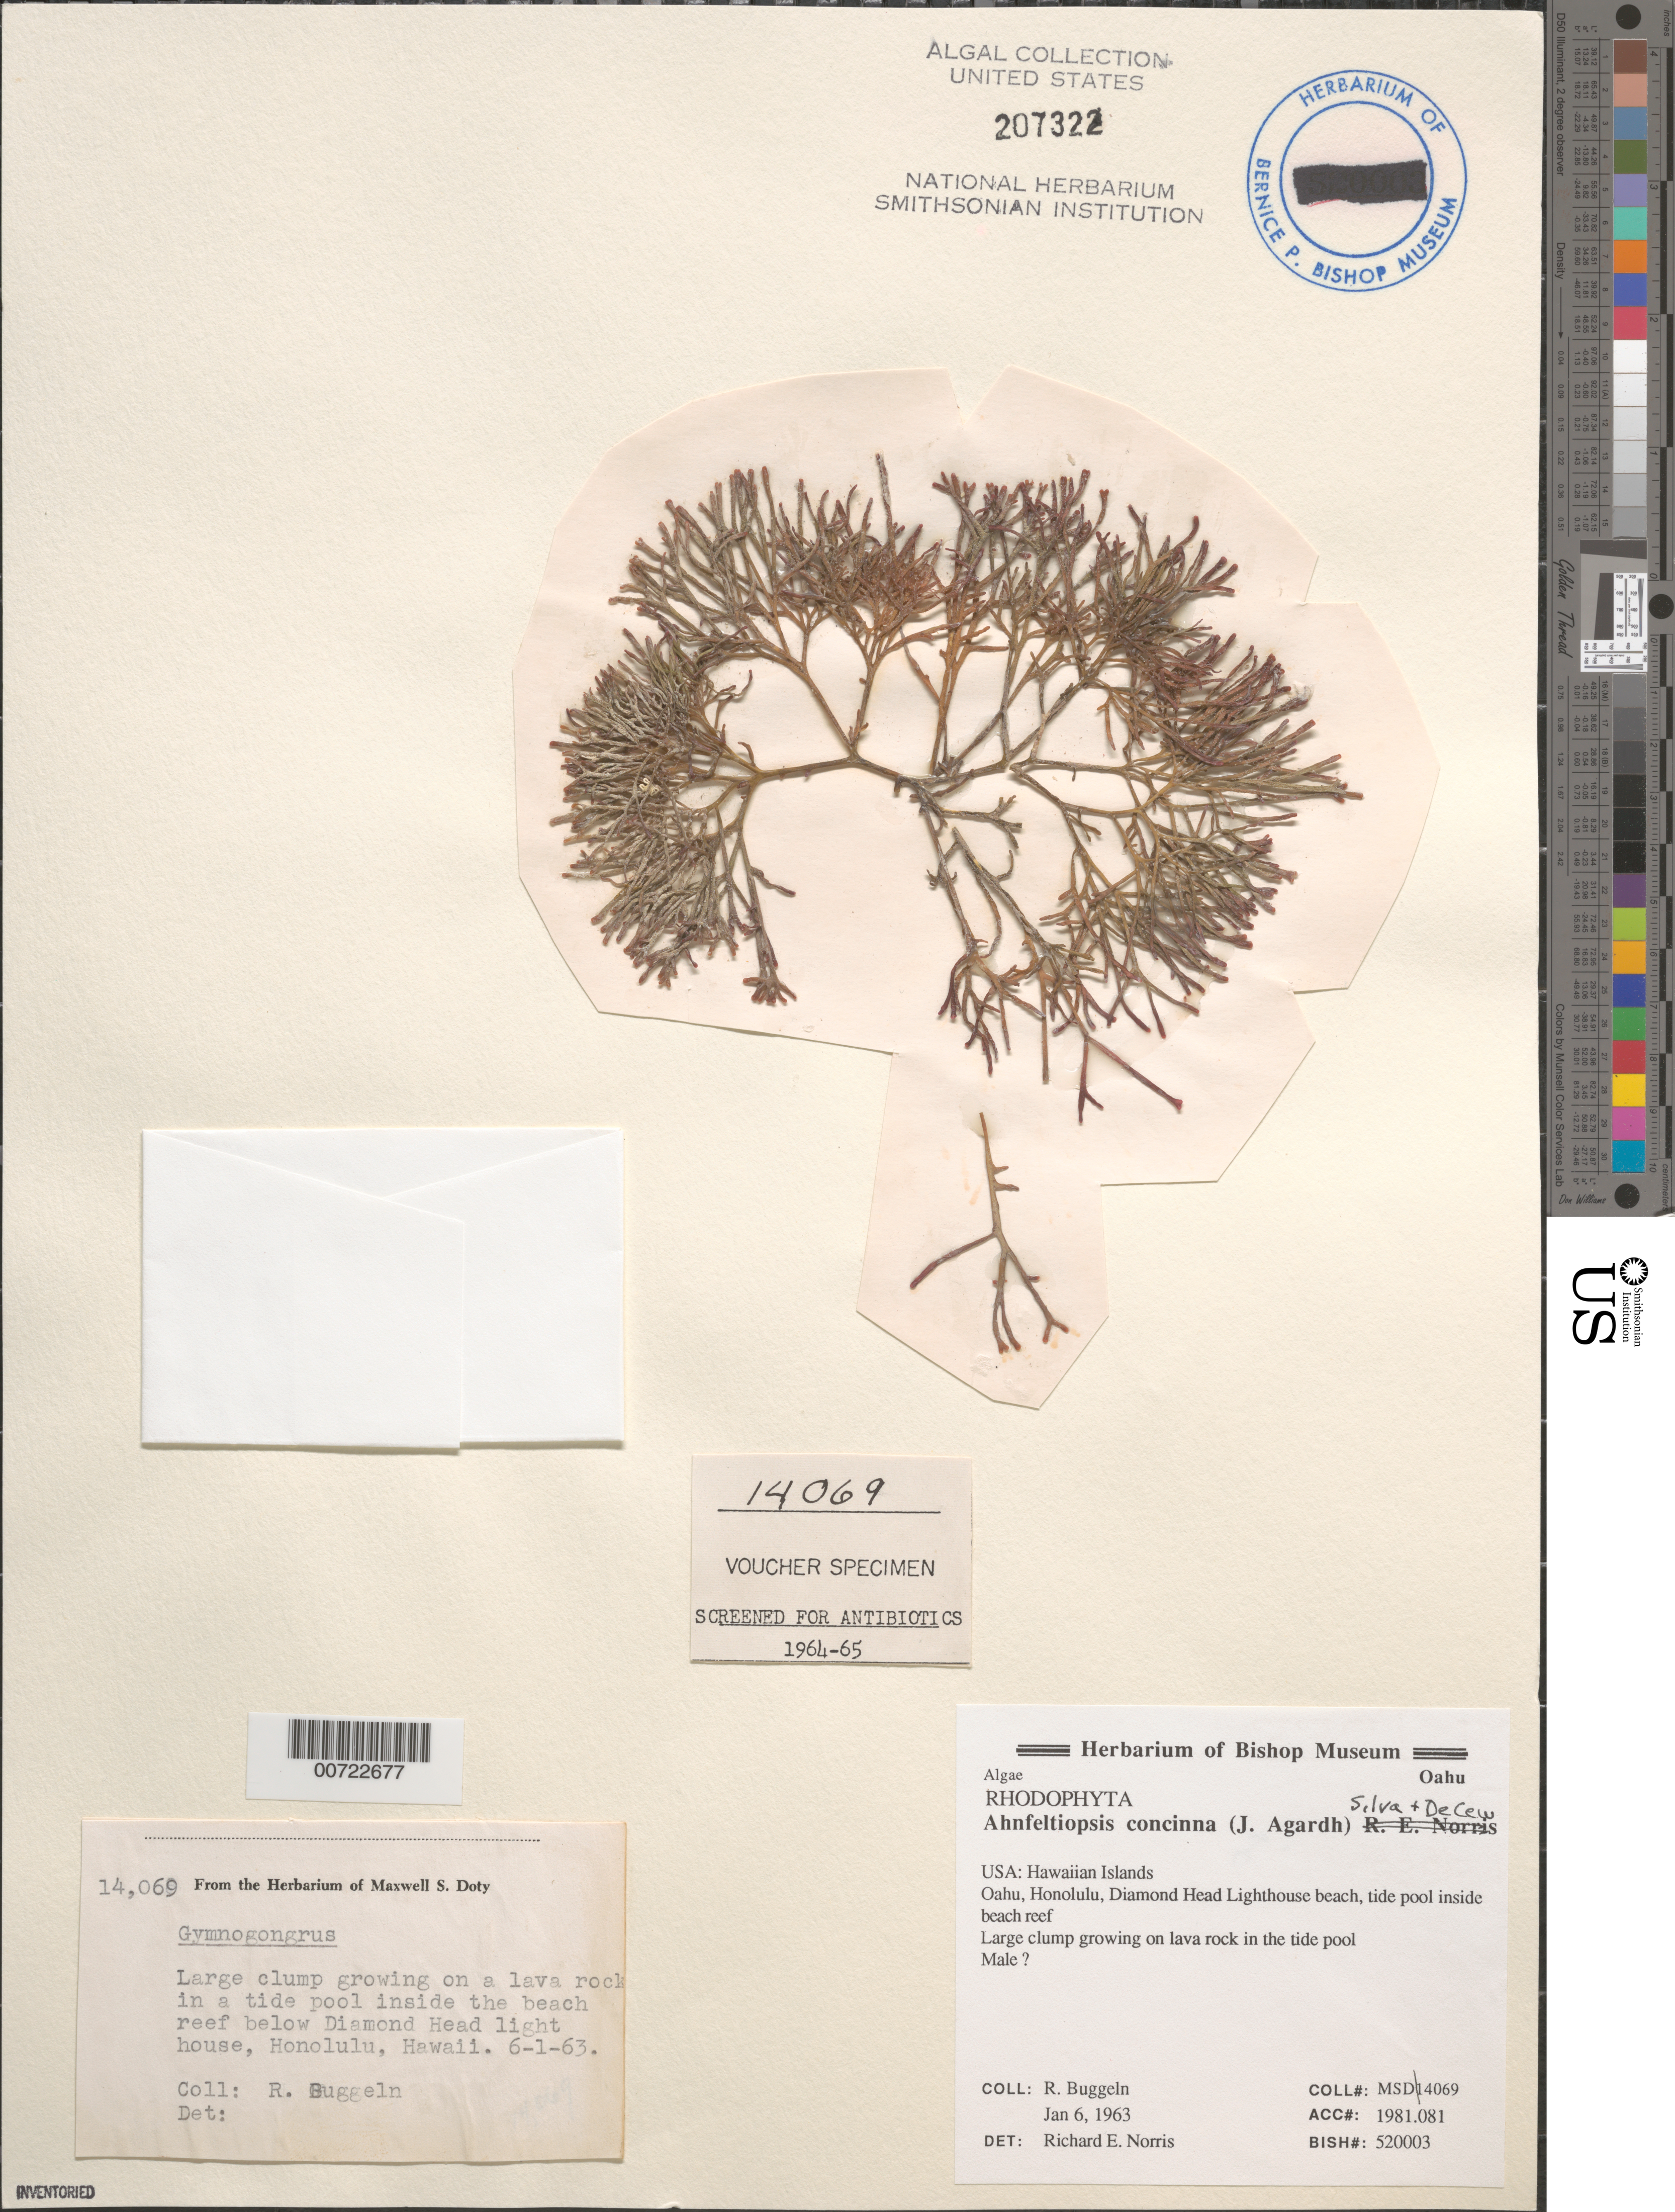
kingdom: Plantae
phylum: Rhodophyta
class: Florideophyceae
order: Gigartinales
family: Phyllophoraceae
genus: Gymnogongrus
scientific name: Gymnogongrus durvillei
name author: (Bory) M.S.Calderon & S.M. Boo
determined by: Algae name updating Project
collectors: R. Buggeln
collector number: MSD 14069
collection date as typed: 06 Jan 1963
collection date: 1963-01-06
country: United States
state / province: Hawaii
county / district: Honolulu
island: Oahu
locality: Honolulu, beach reef below Diamond Head Lighthouse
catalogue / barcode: US 207322